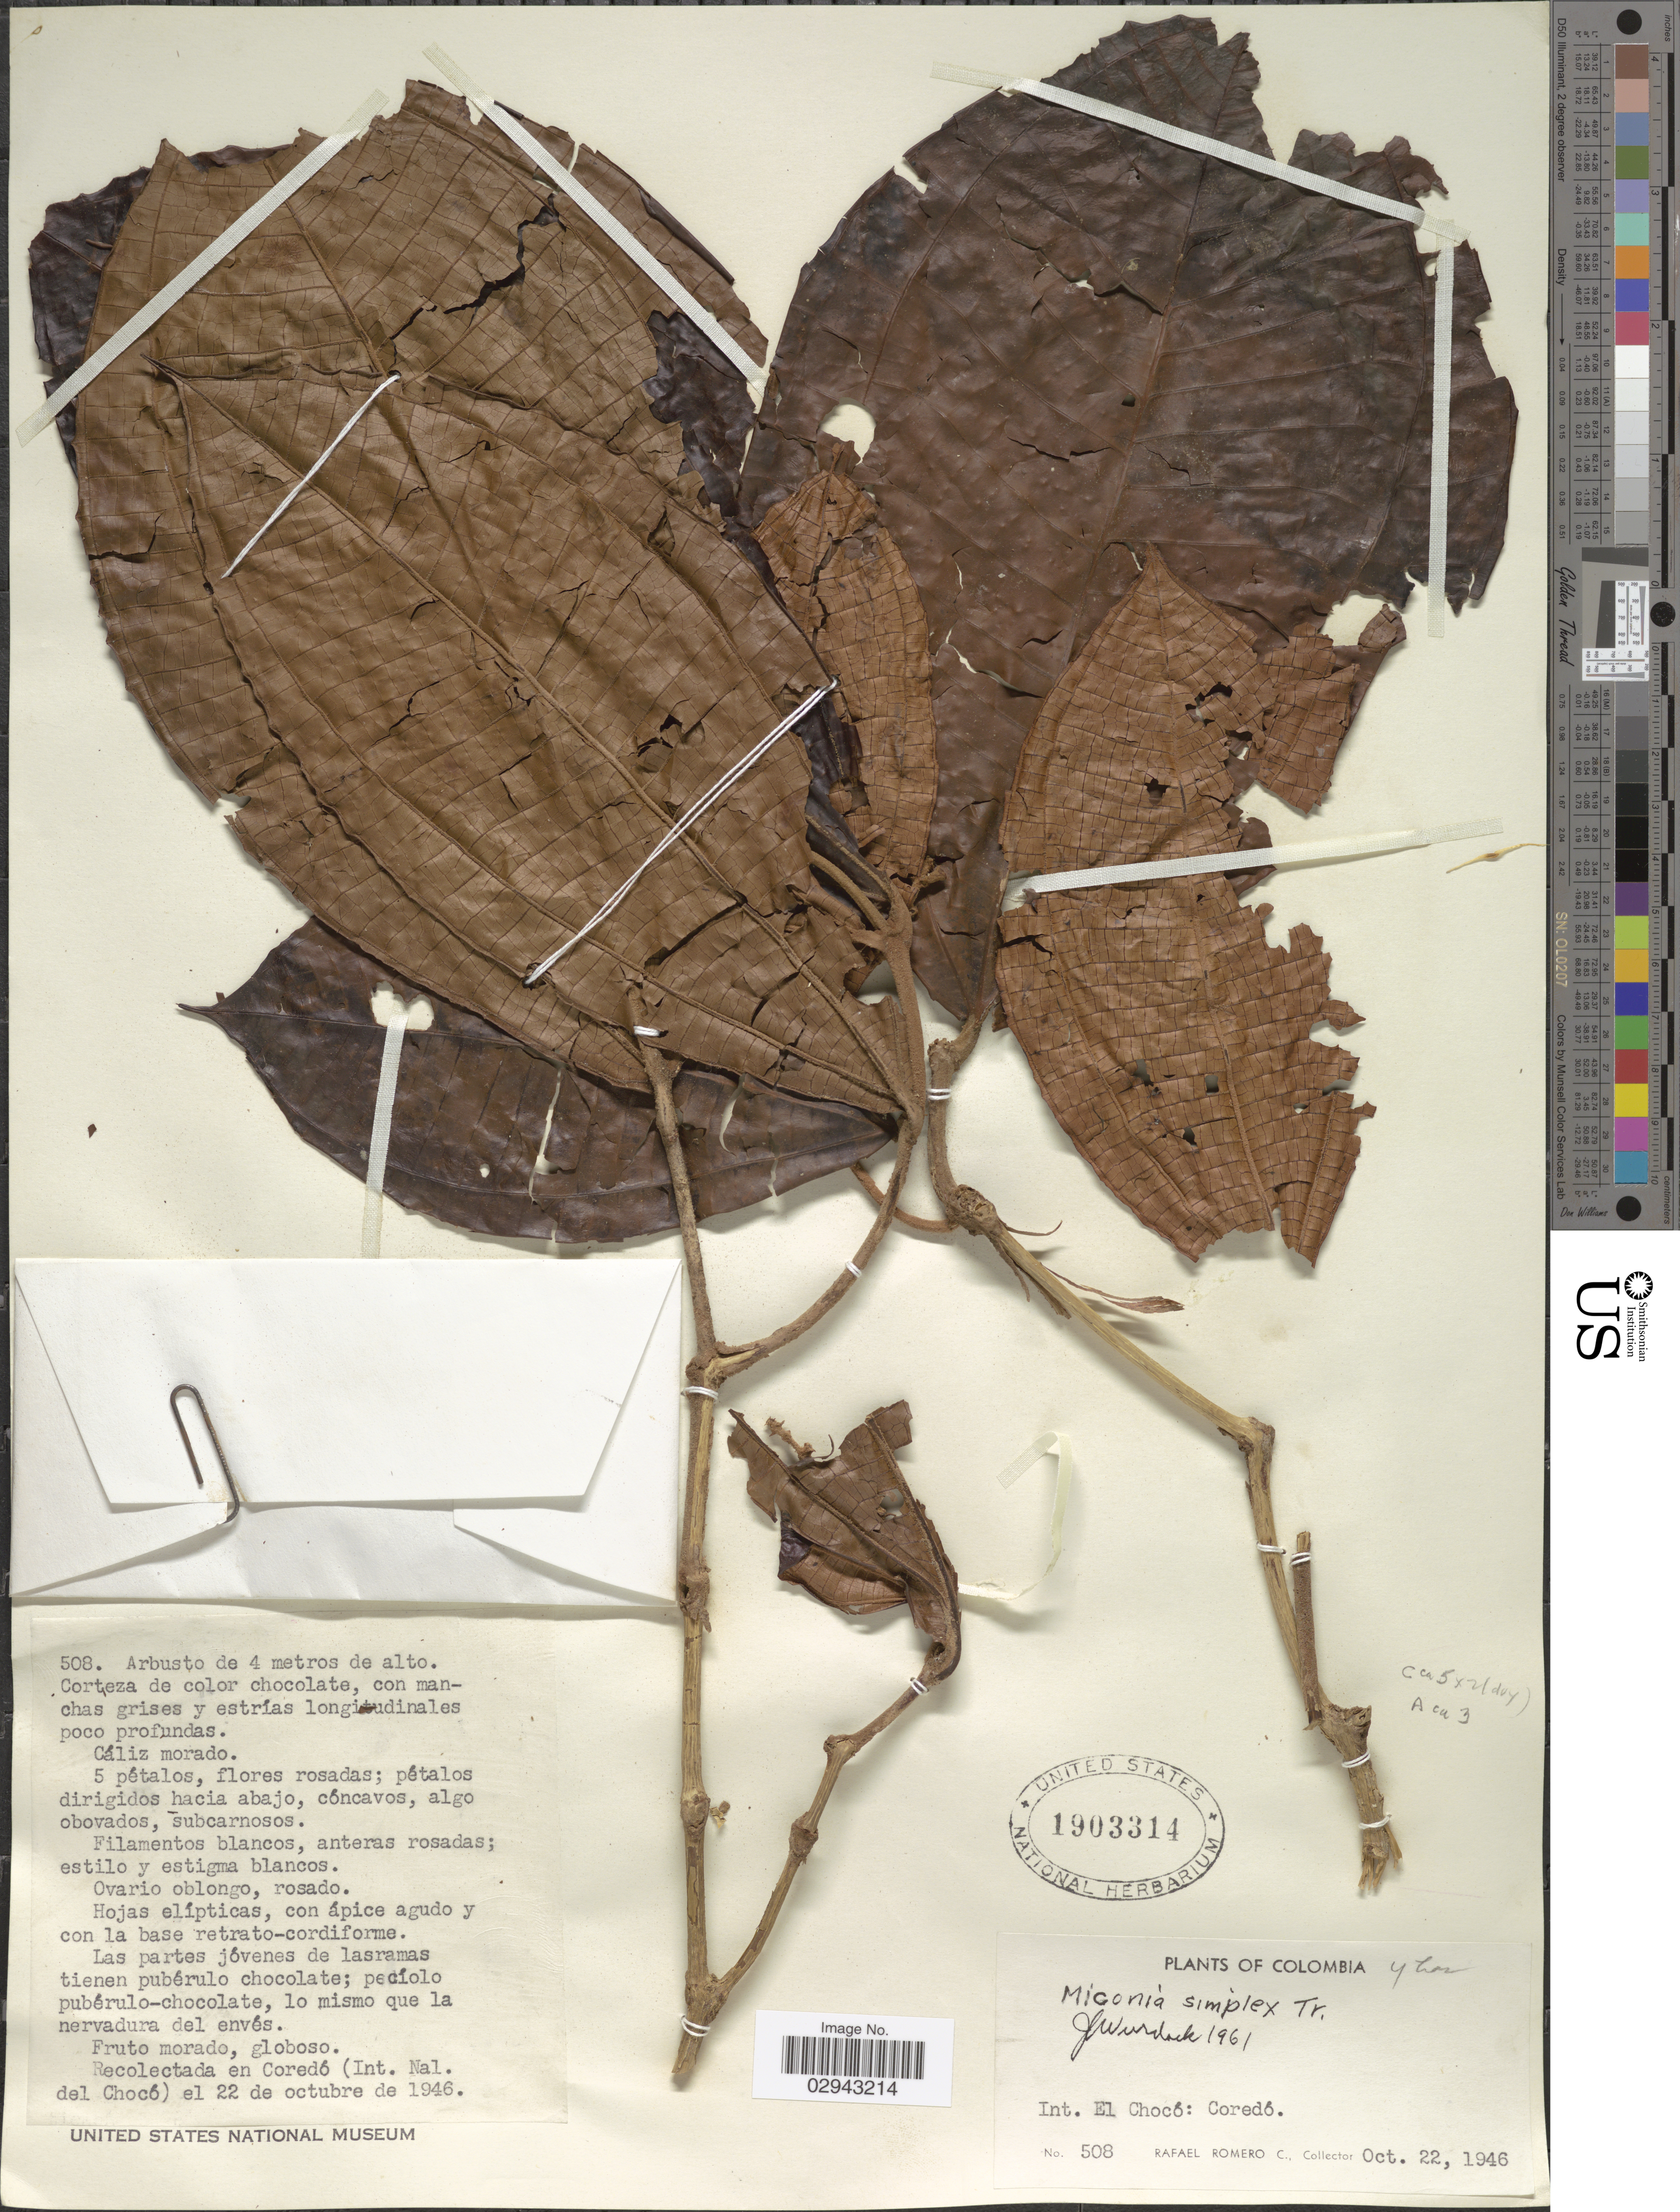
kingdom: Plantae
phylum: Tracheophyta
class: Magnoliopsida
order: Myrtales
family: Melastomataceae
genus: Miconia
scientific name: Miconia simplex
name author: Triana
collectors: R. Romero Castañeda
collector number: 508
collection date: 1946-10-22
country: Colombia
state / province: Chocó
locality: Int. El Chocó: Coredó.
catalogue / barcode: US 1903314